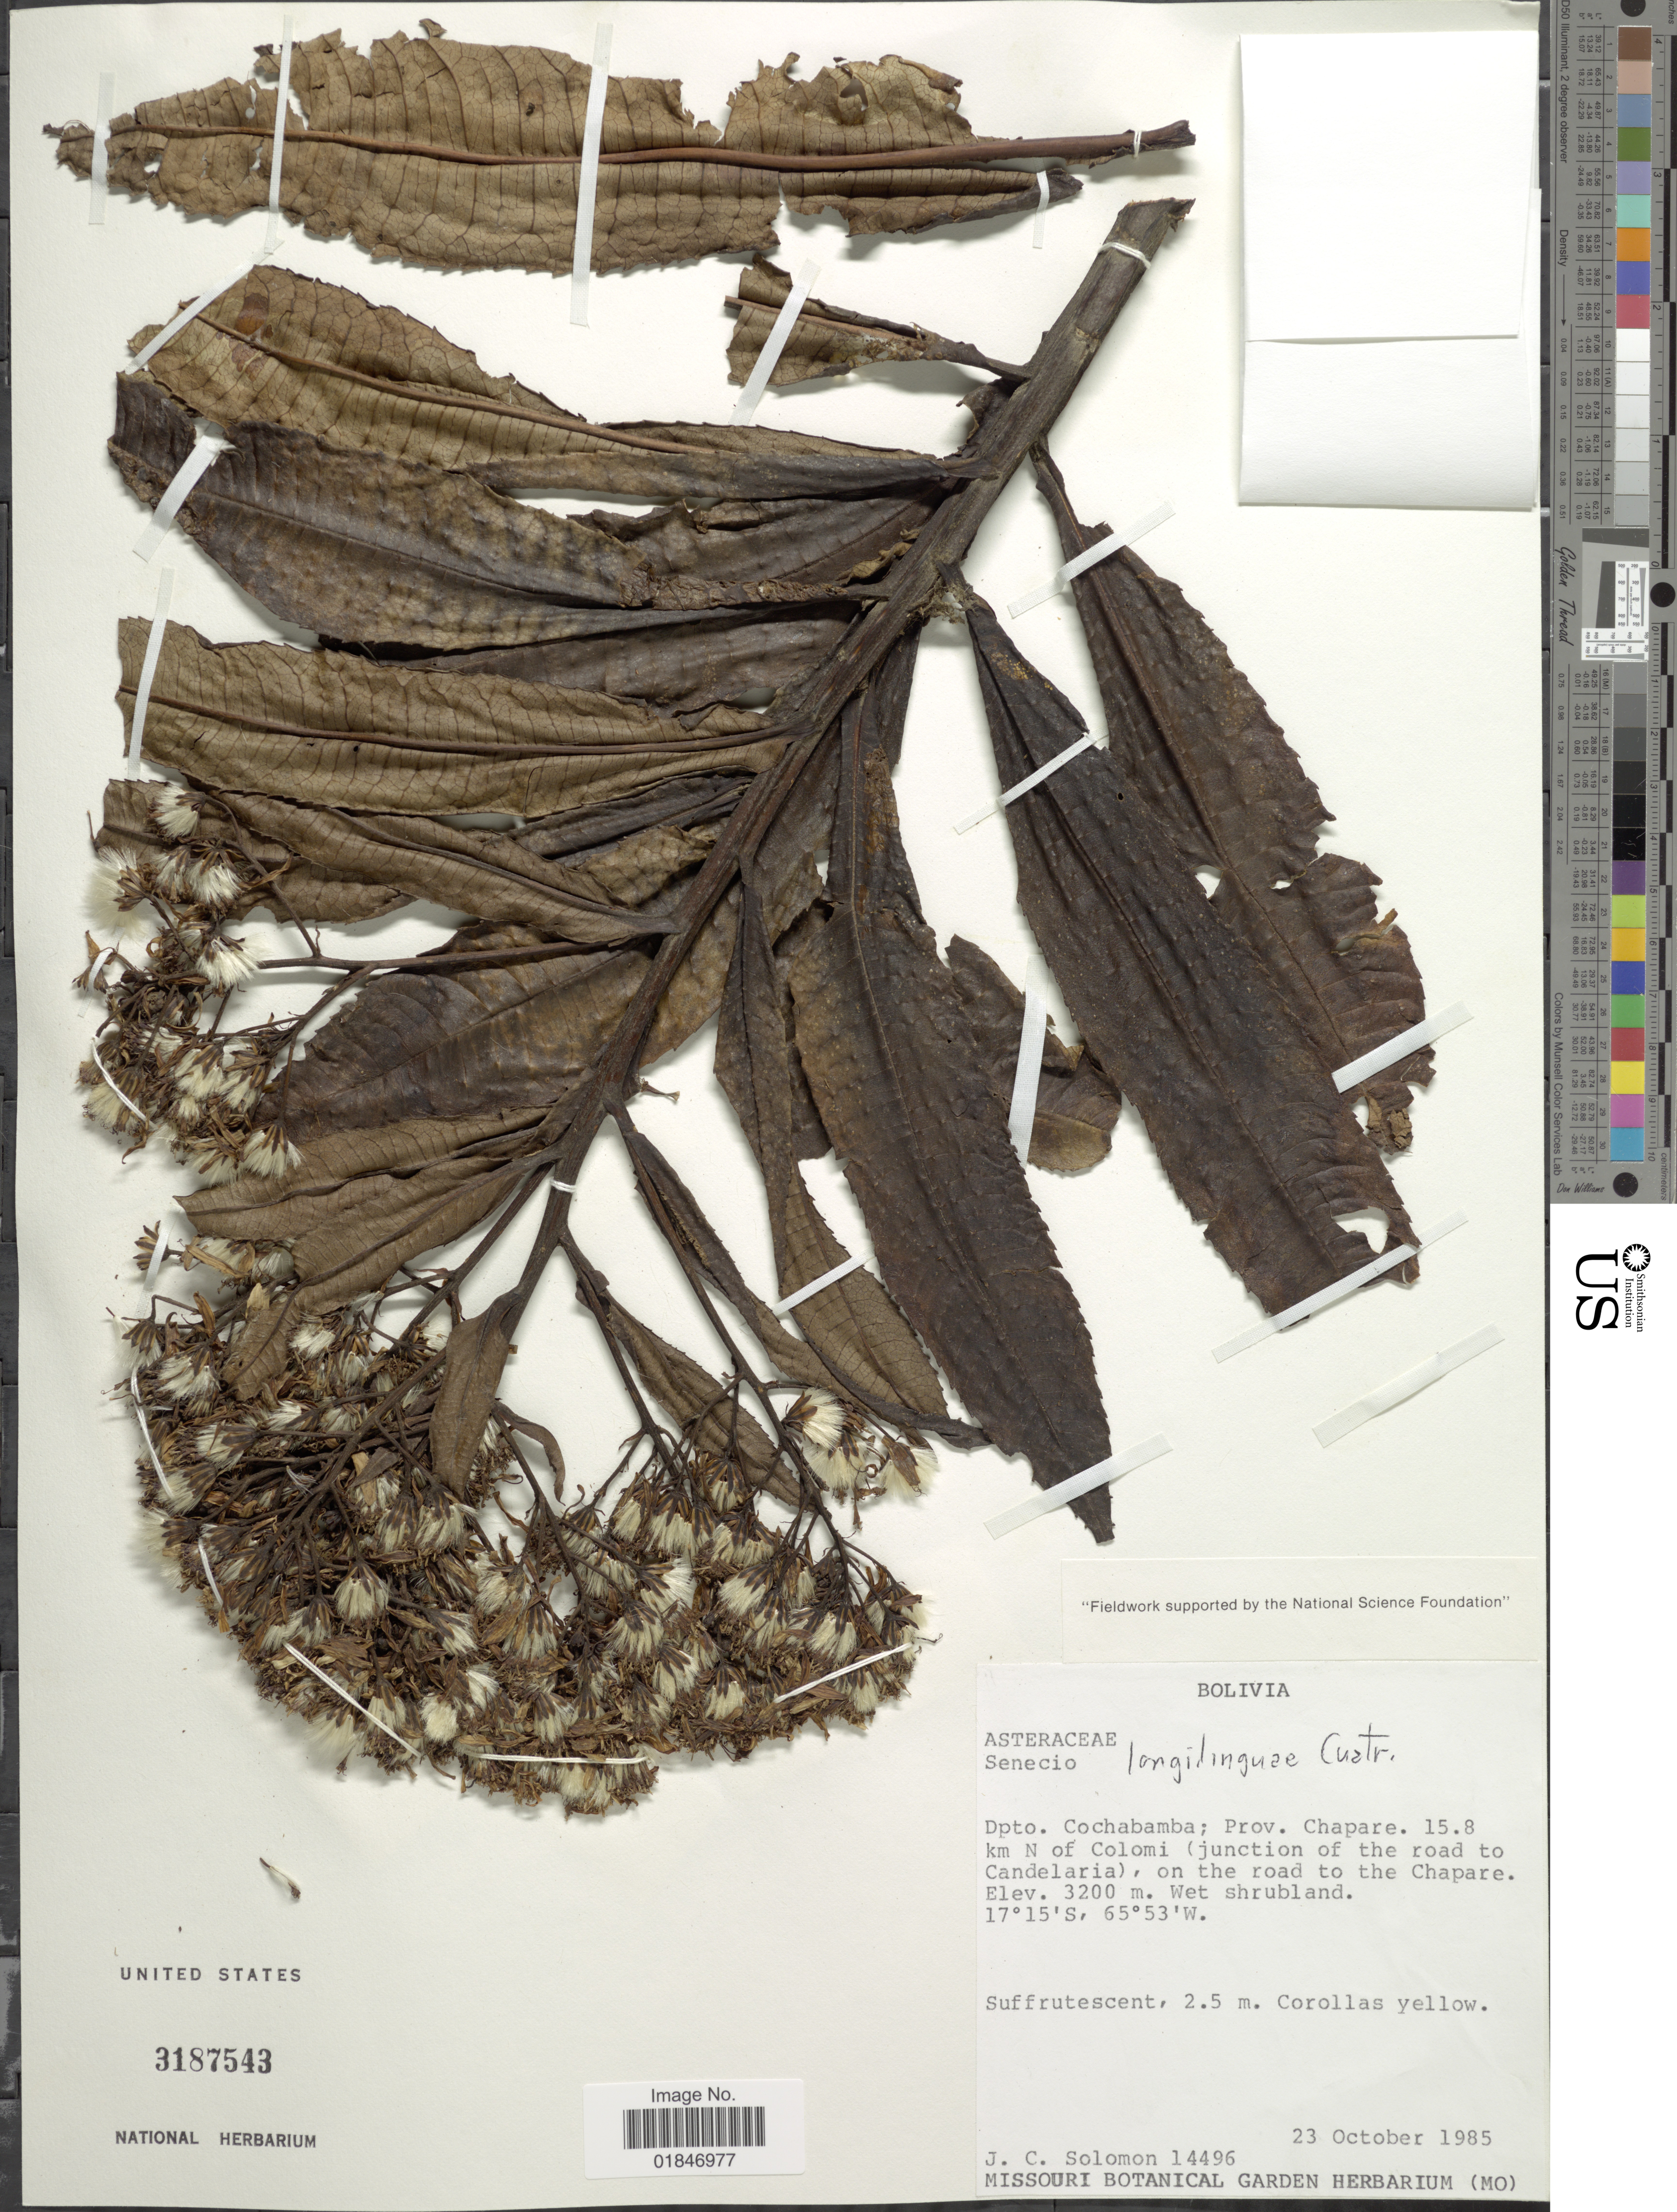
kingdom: Plantae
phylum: Tracheophyta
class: Magnoliopsida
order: Asterales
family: Asteraceae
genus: Dendrophorbium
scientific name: Dendrophorbium longilinguae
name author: (Cuatrec.) C. Jeffrey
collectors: J. C. Solomon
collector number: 14496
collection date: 1985-10-23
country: Bolivia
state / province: Cochabamba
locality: Dpto. Cochabamba; Prov. Chapare, 15.8 km N of Colomi (junction of the road to Candelaria), on the road to the Chapare.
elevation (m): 3200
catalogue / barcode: US 3187543